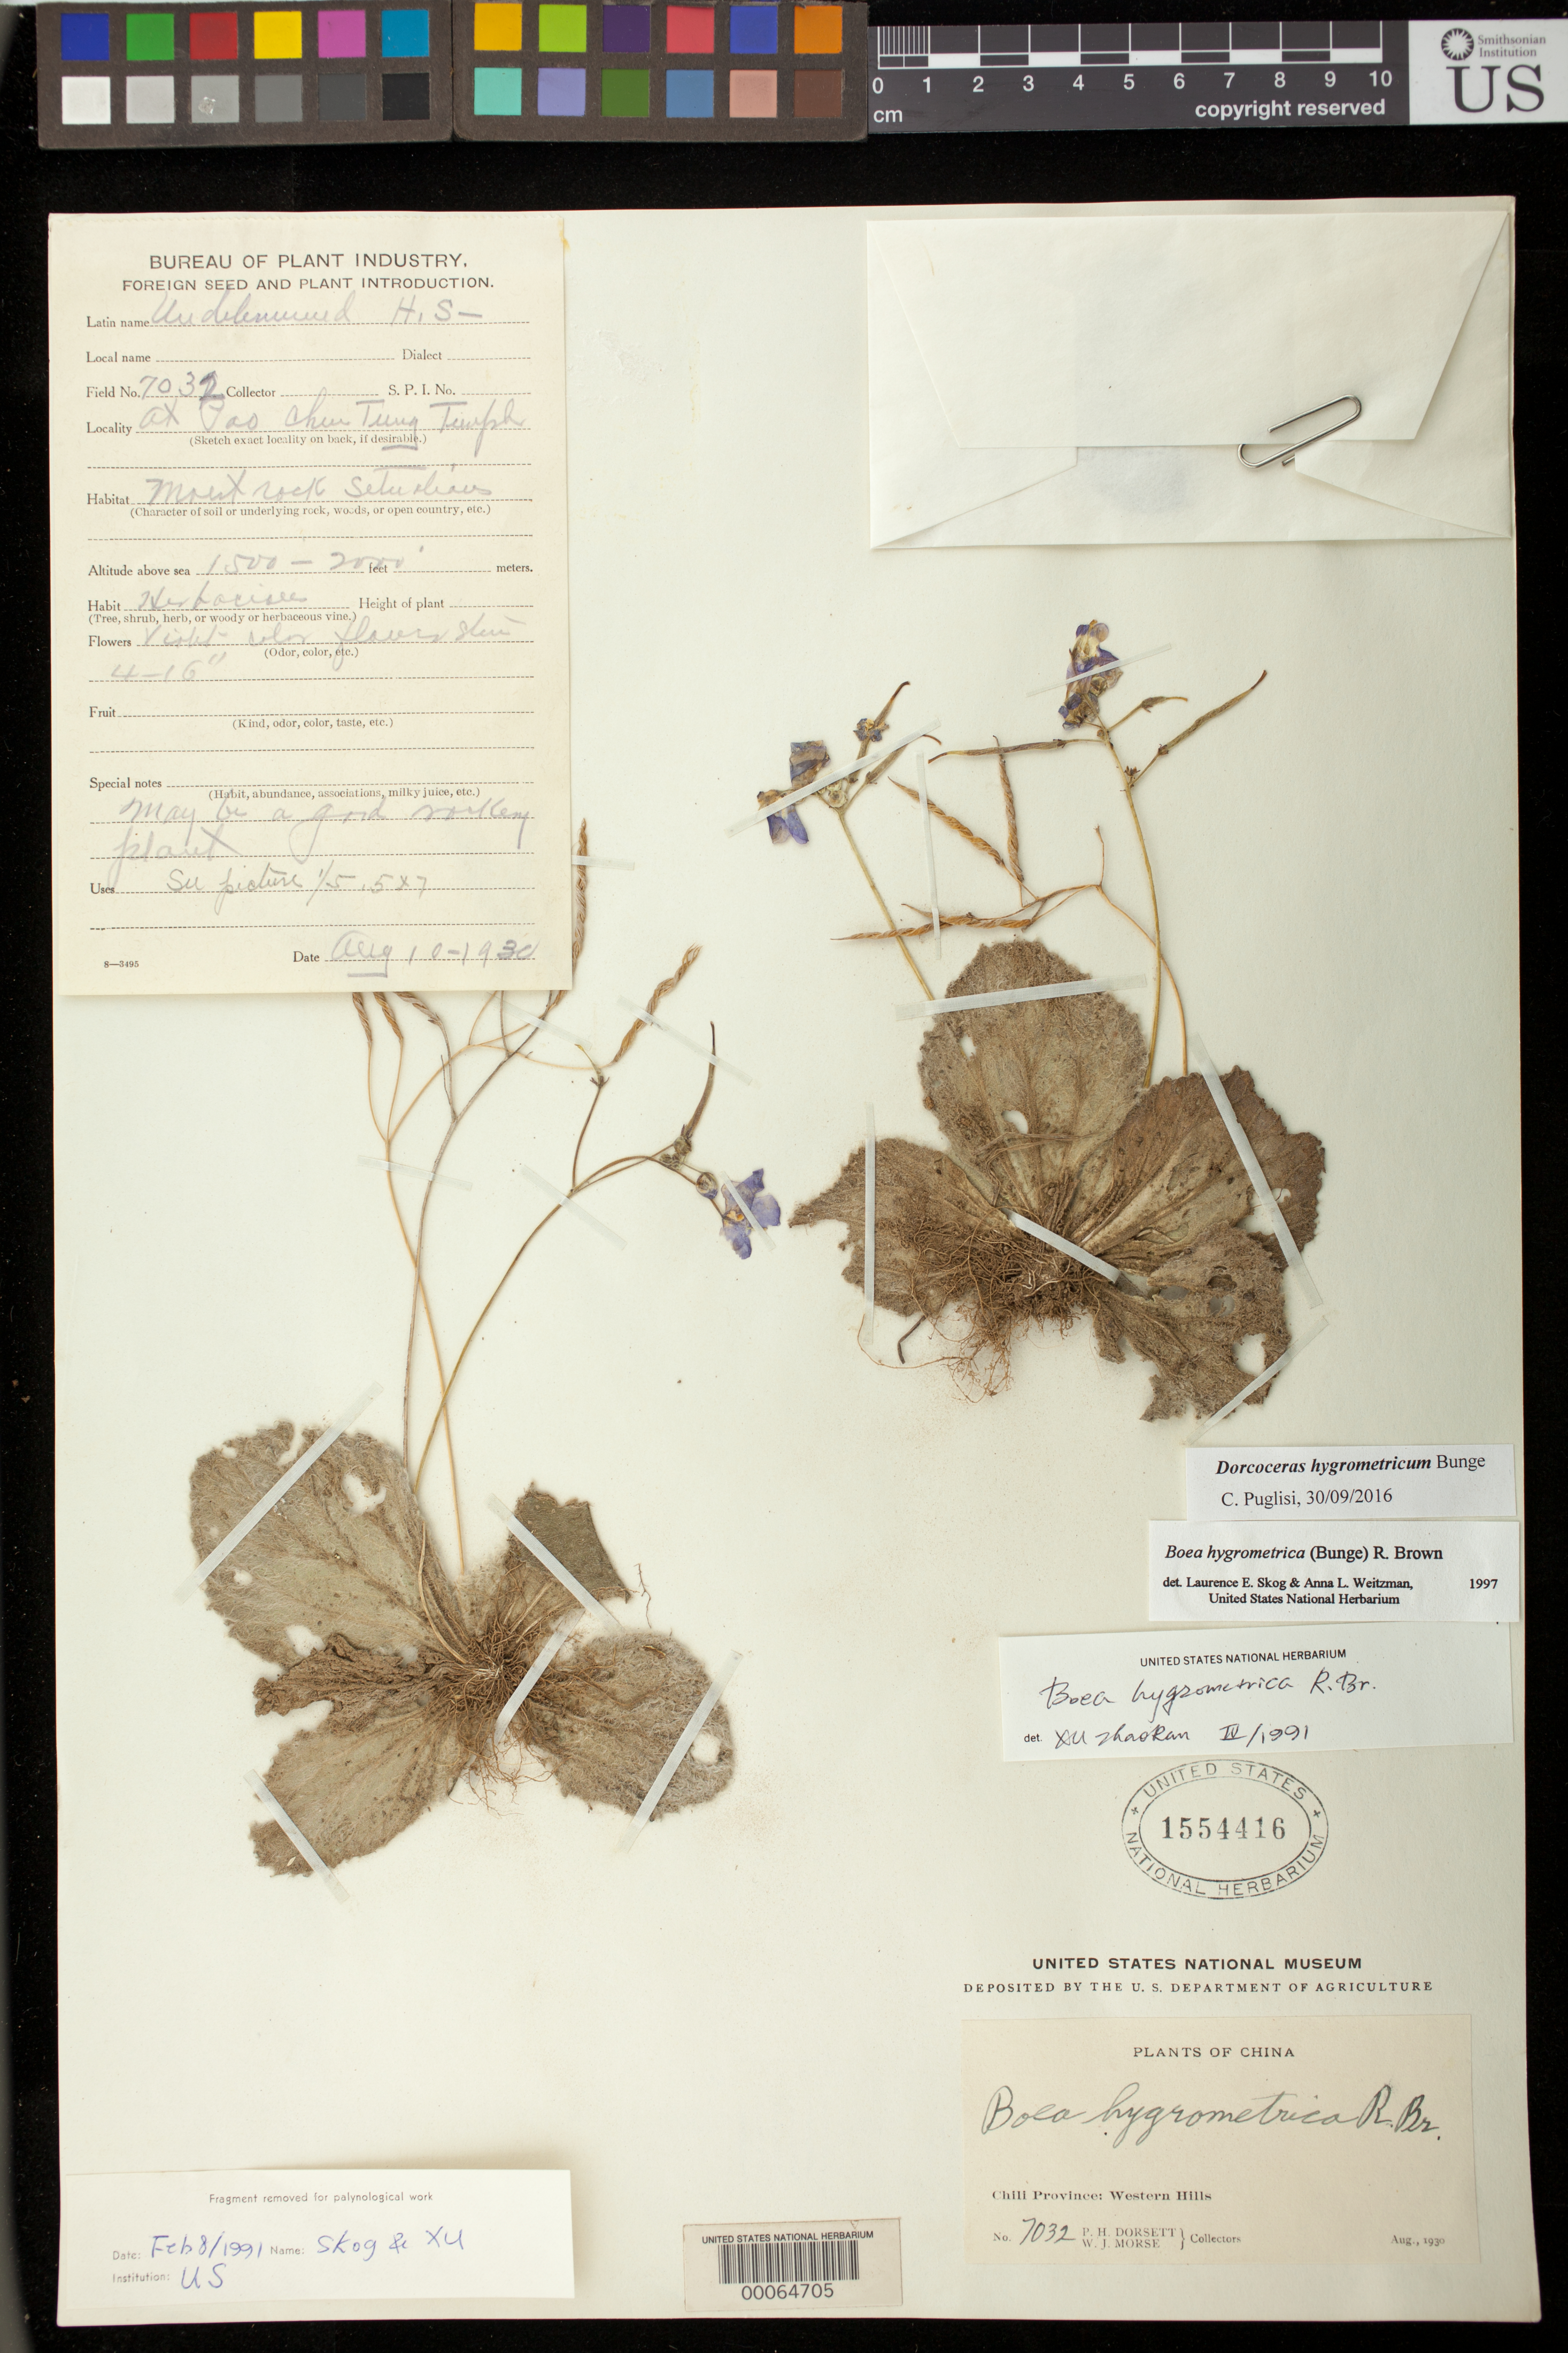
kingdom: Plantae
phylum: Tracheophyta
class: Magnoliopsida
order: Lamiales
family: Gesneriaceae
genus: Dorcoceras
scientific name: Dorcoceras hygrometricum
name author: Bunge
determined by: Puglisi, Carmen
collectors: P. H. Dorsett & W. J. Morse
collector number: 7032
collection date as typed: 10-19 Aug 1937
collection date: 1937-08-10/1937-08-19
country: China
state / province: Hebei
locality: Western hills, pao chu tung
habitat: Rock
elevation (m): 457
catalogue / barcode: US 1554416